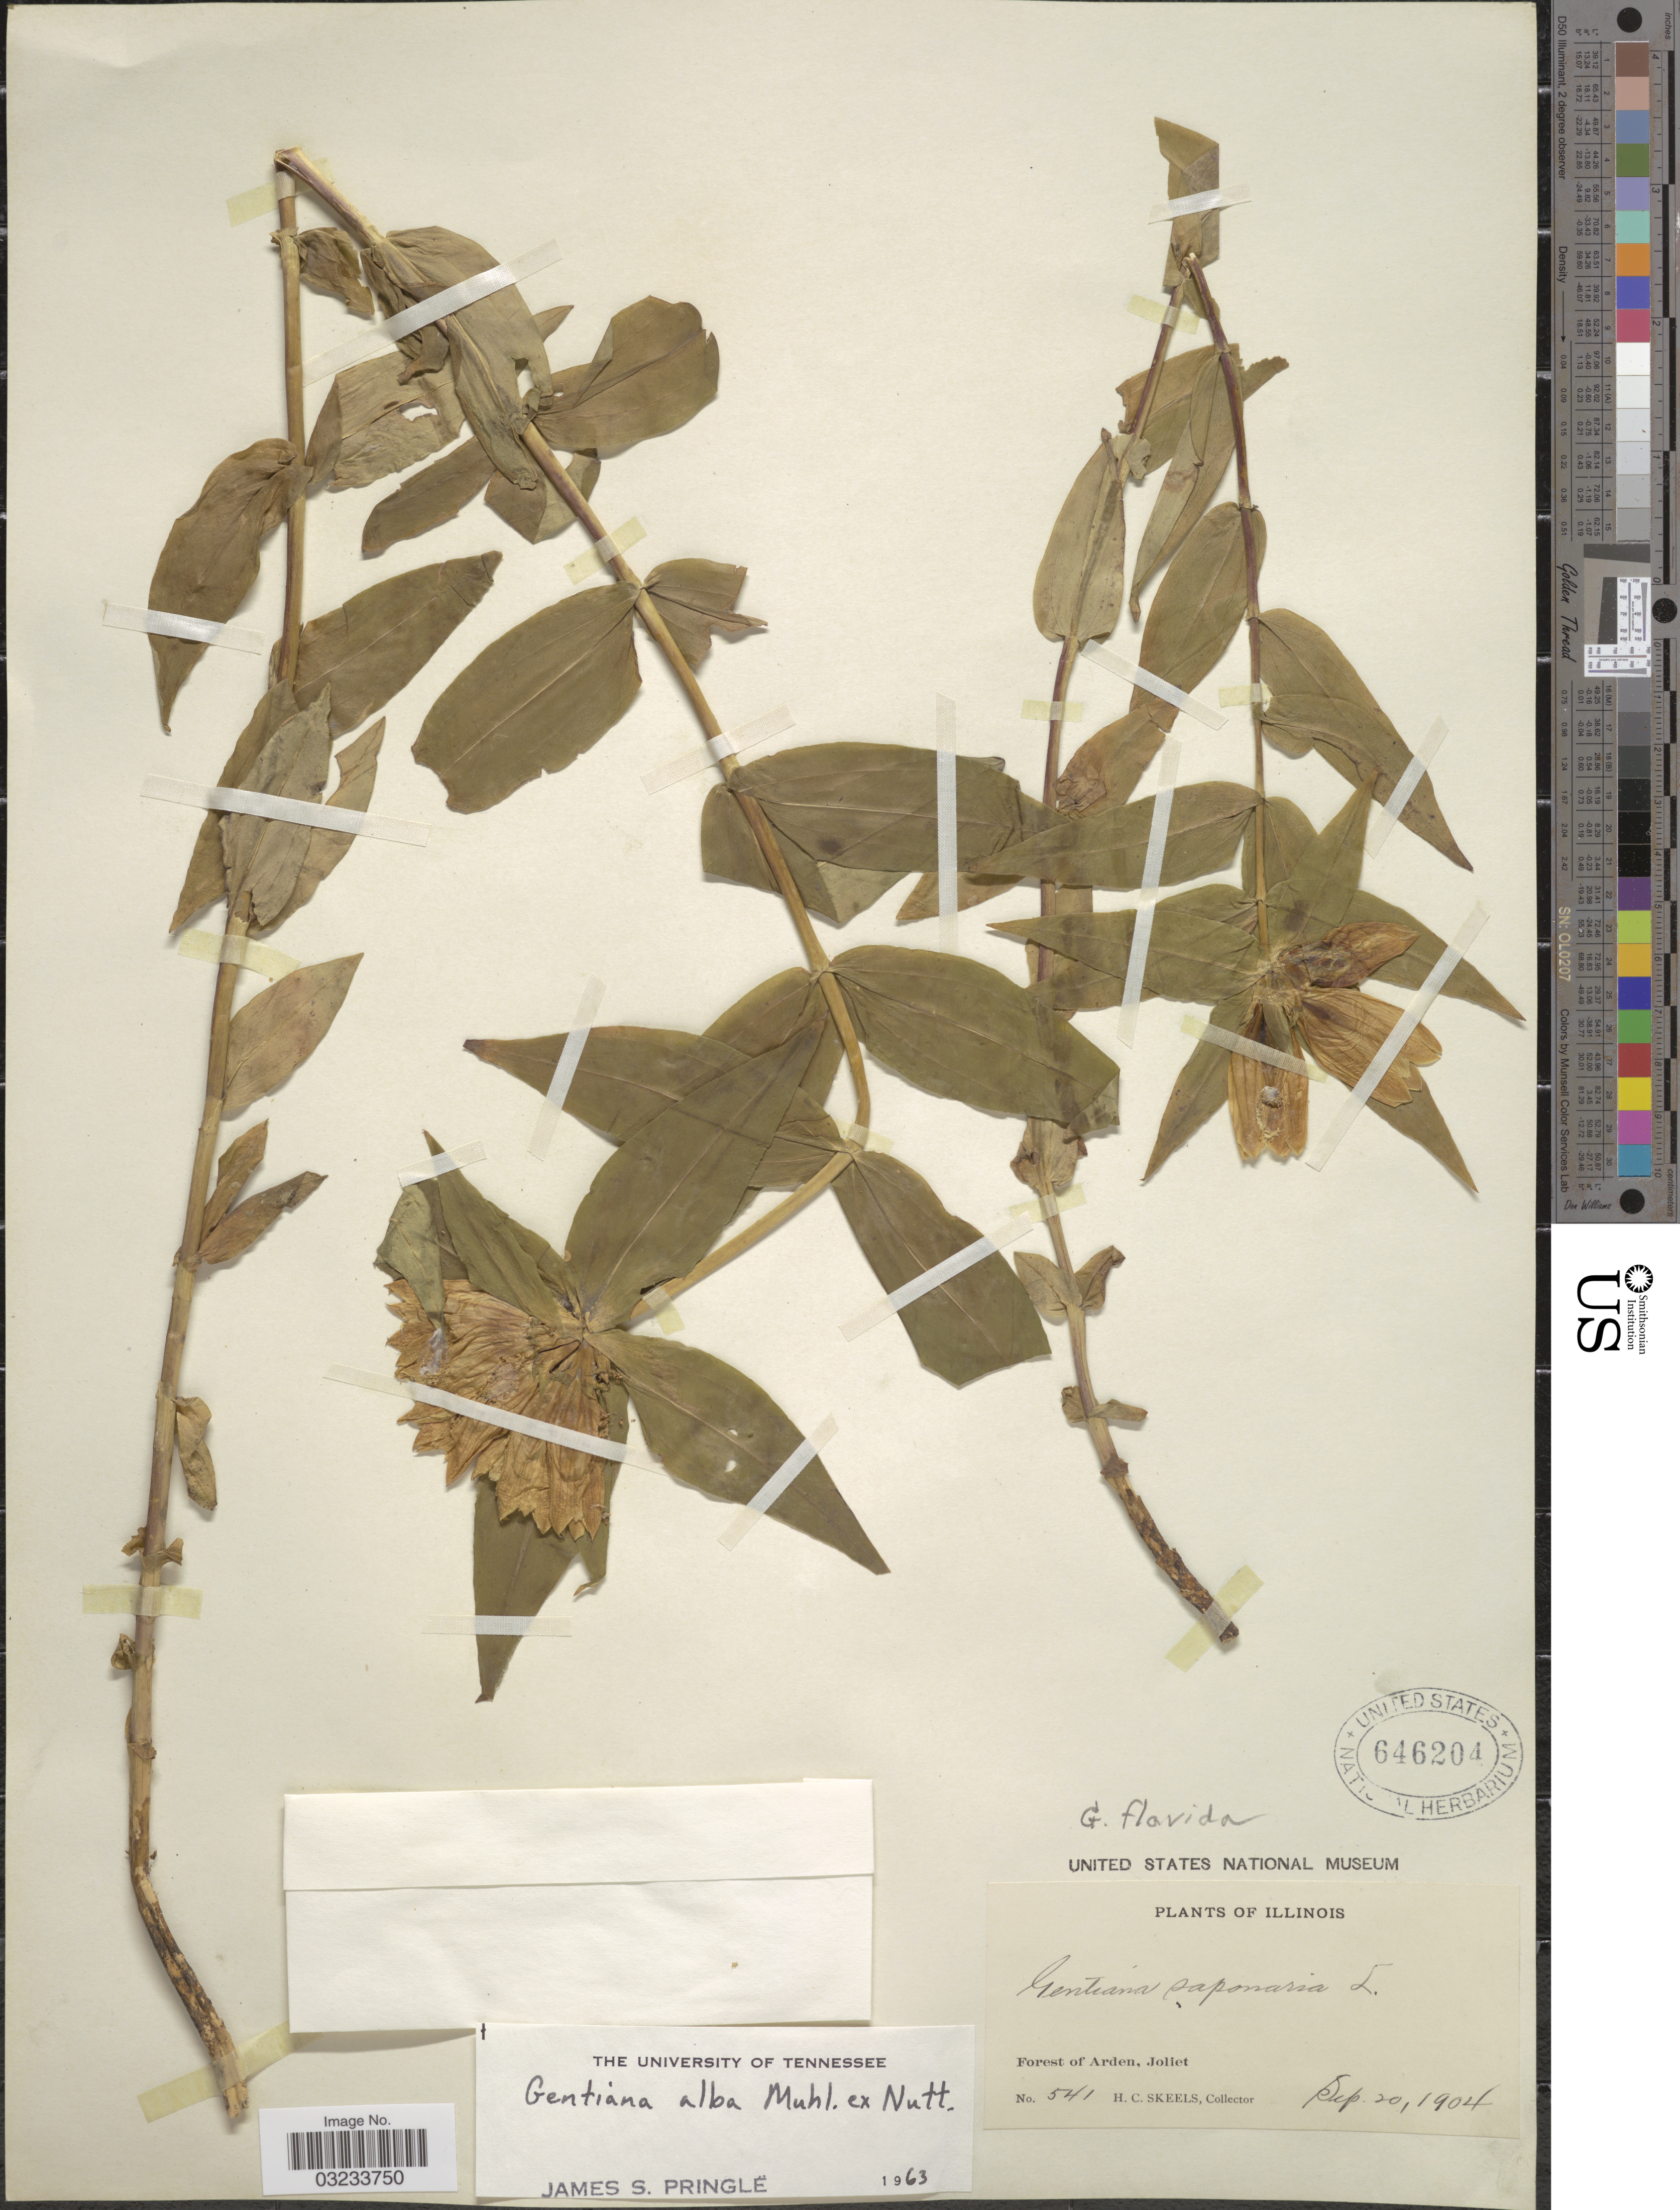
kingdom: Plantae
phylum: Tracheophyta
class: Magnoliopsida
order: Gentianales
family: Gentianaceae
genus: Gentiana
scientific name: Gentiana alba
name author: Muhl. ex J. McNab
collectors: H. Skeels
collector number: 541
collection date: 1904-09-20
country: United States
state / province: Illinois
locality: Forest of Arden, Joliet.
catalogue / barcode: US 646204